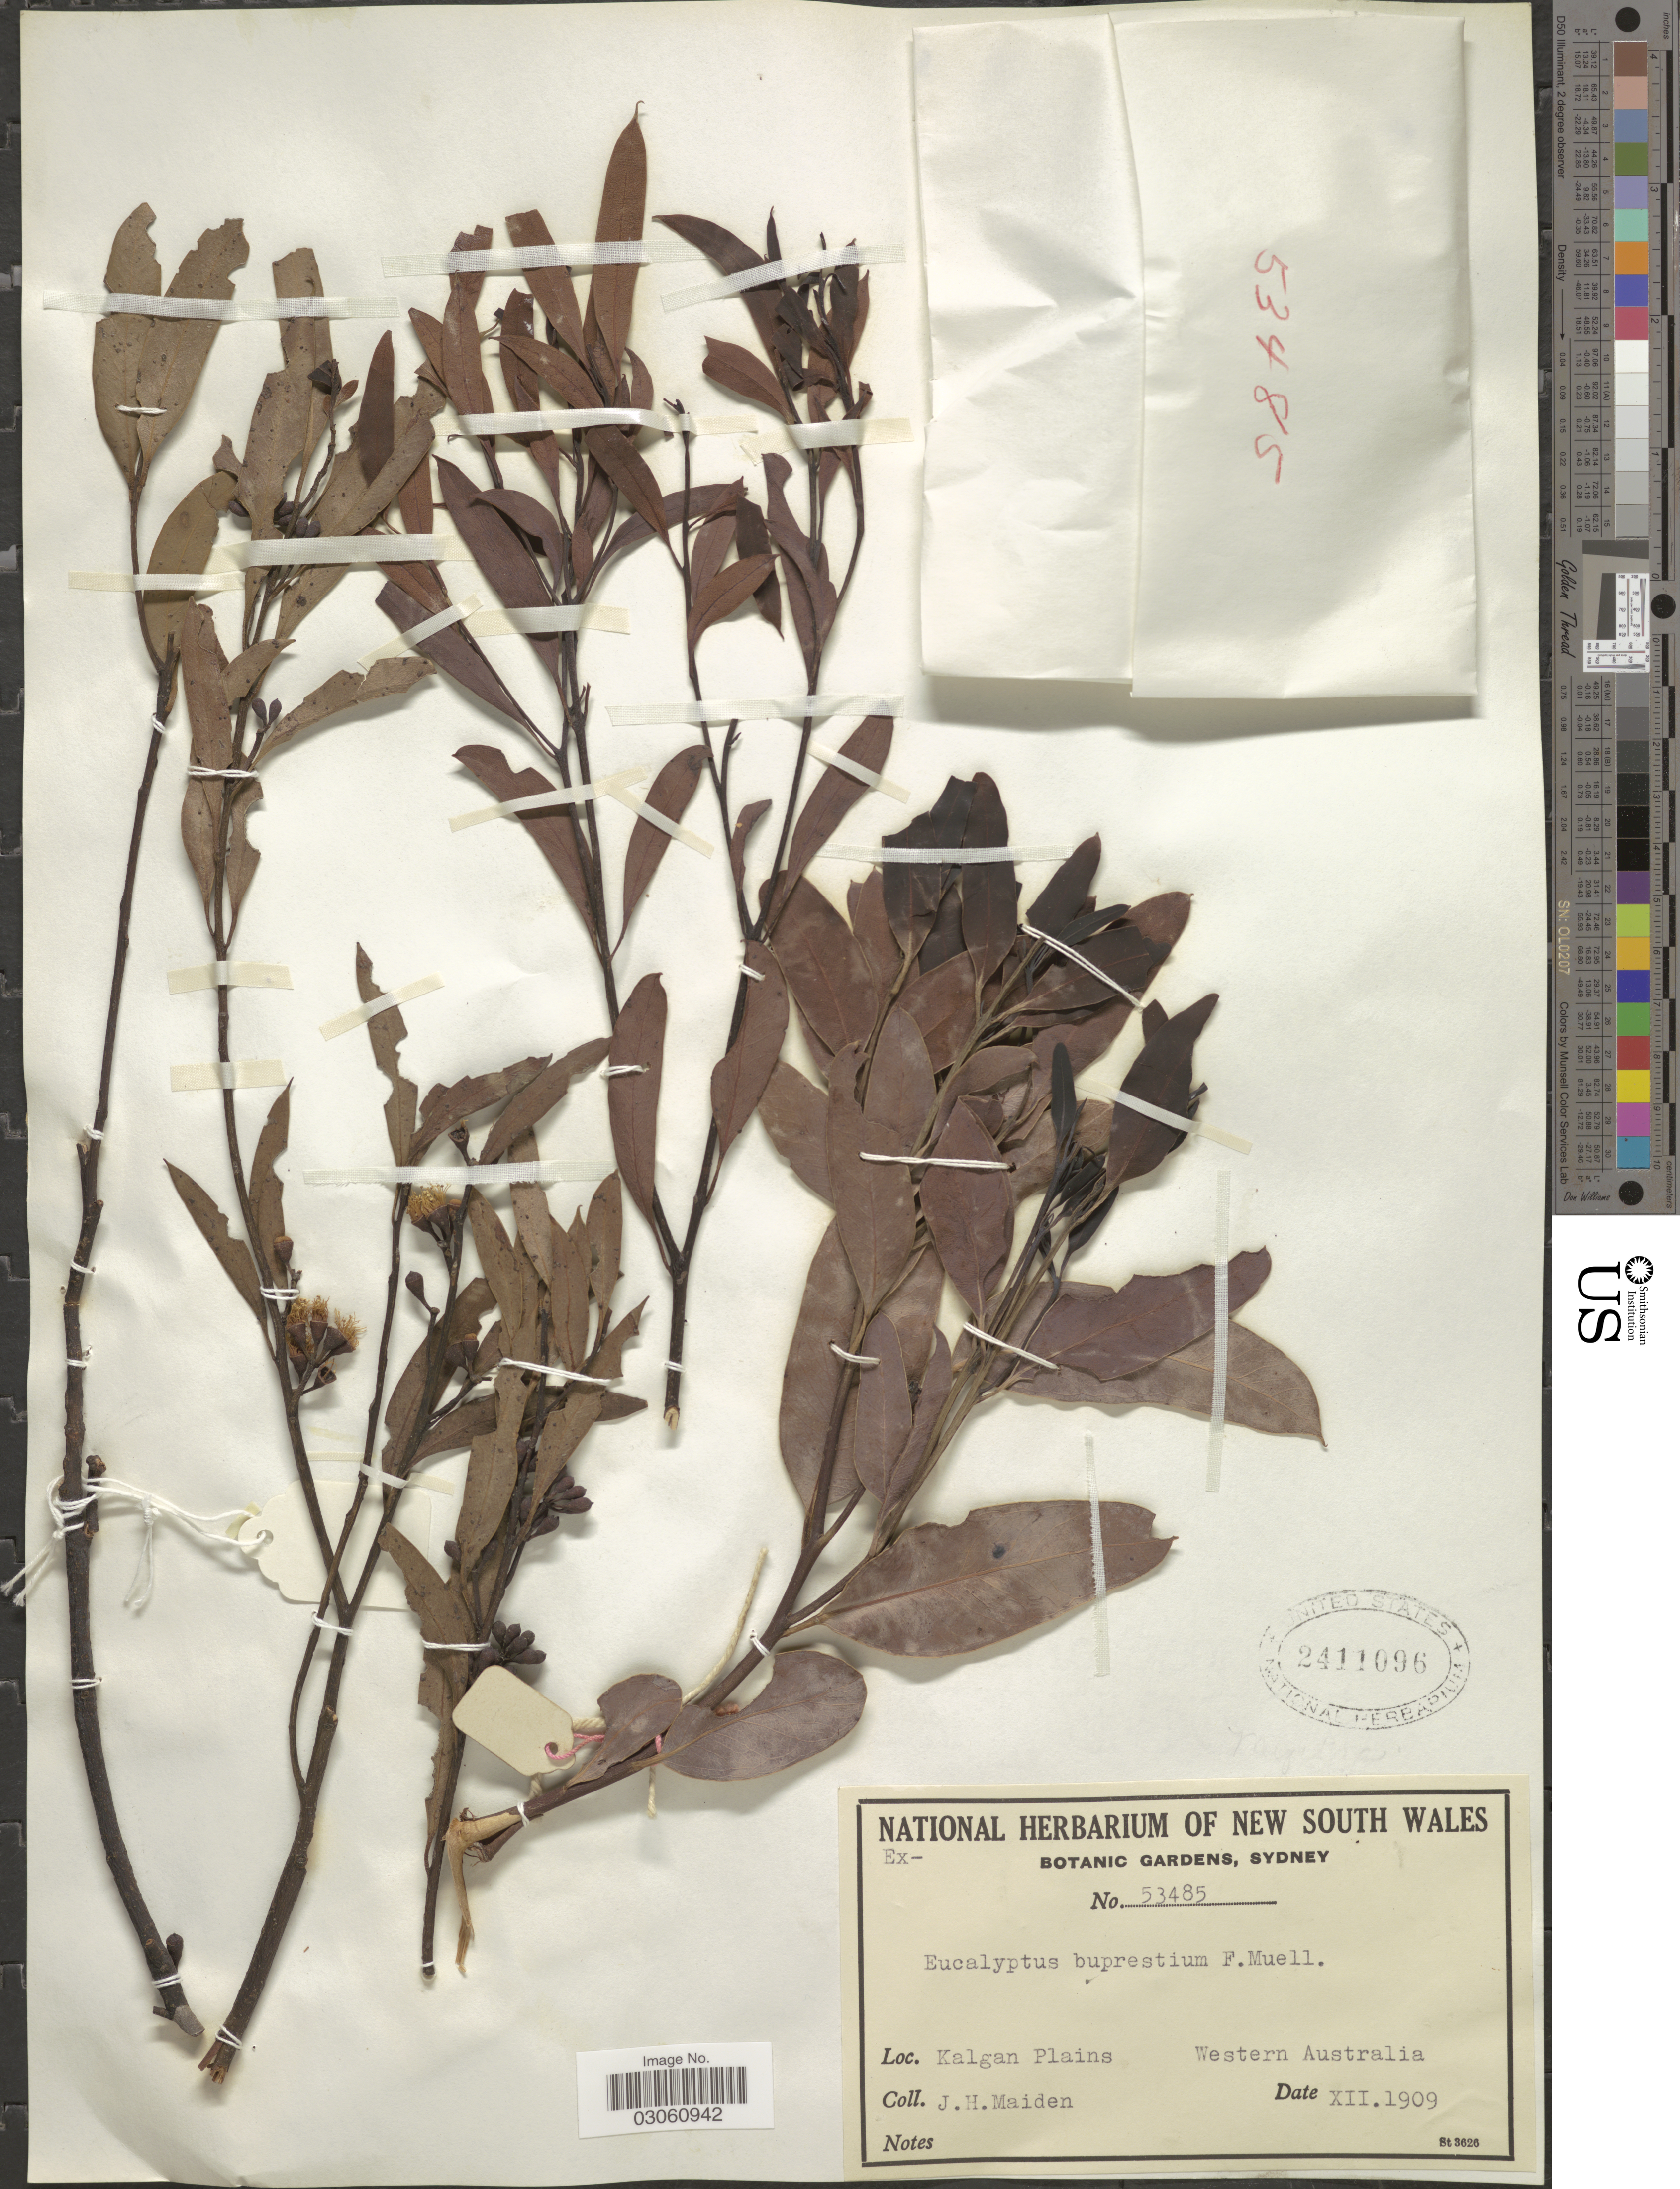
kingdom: Plantae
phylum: Tracheophyta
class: Magnoliopsida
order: Myrtales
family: Myrtaceae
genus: Eucalyptus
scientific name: Eucalyptus buprestium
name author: F. Muell.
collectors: J. Maiden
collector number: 53485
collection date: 1909-12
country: Australia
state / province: Western Australia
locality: Kalgan Plains, Western Australia.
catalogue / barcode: US 2411096